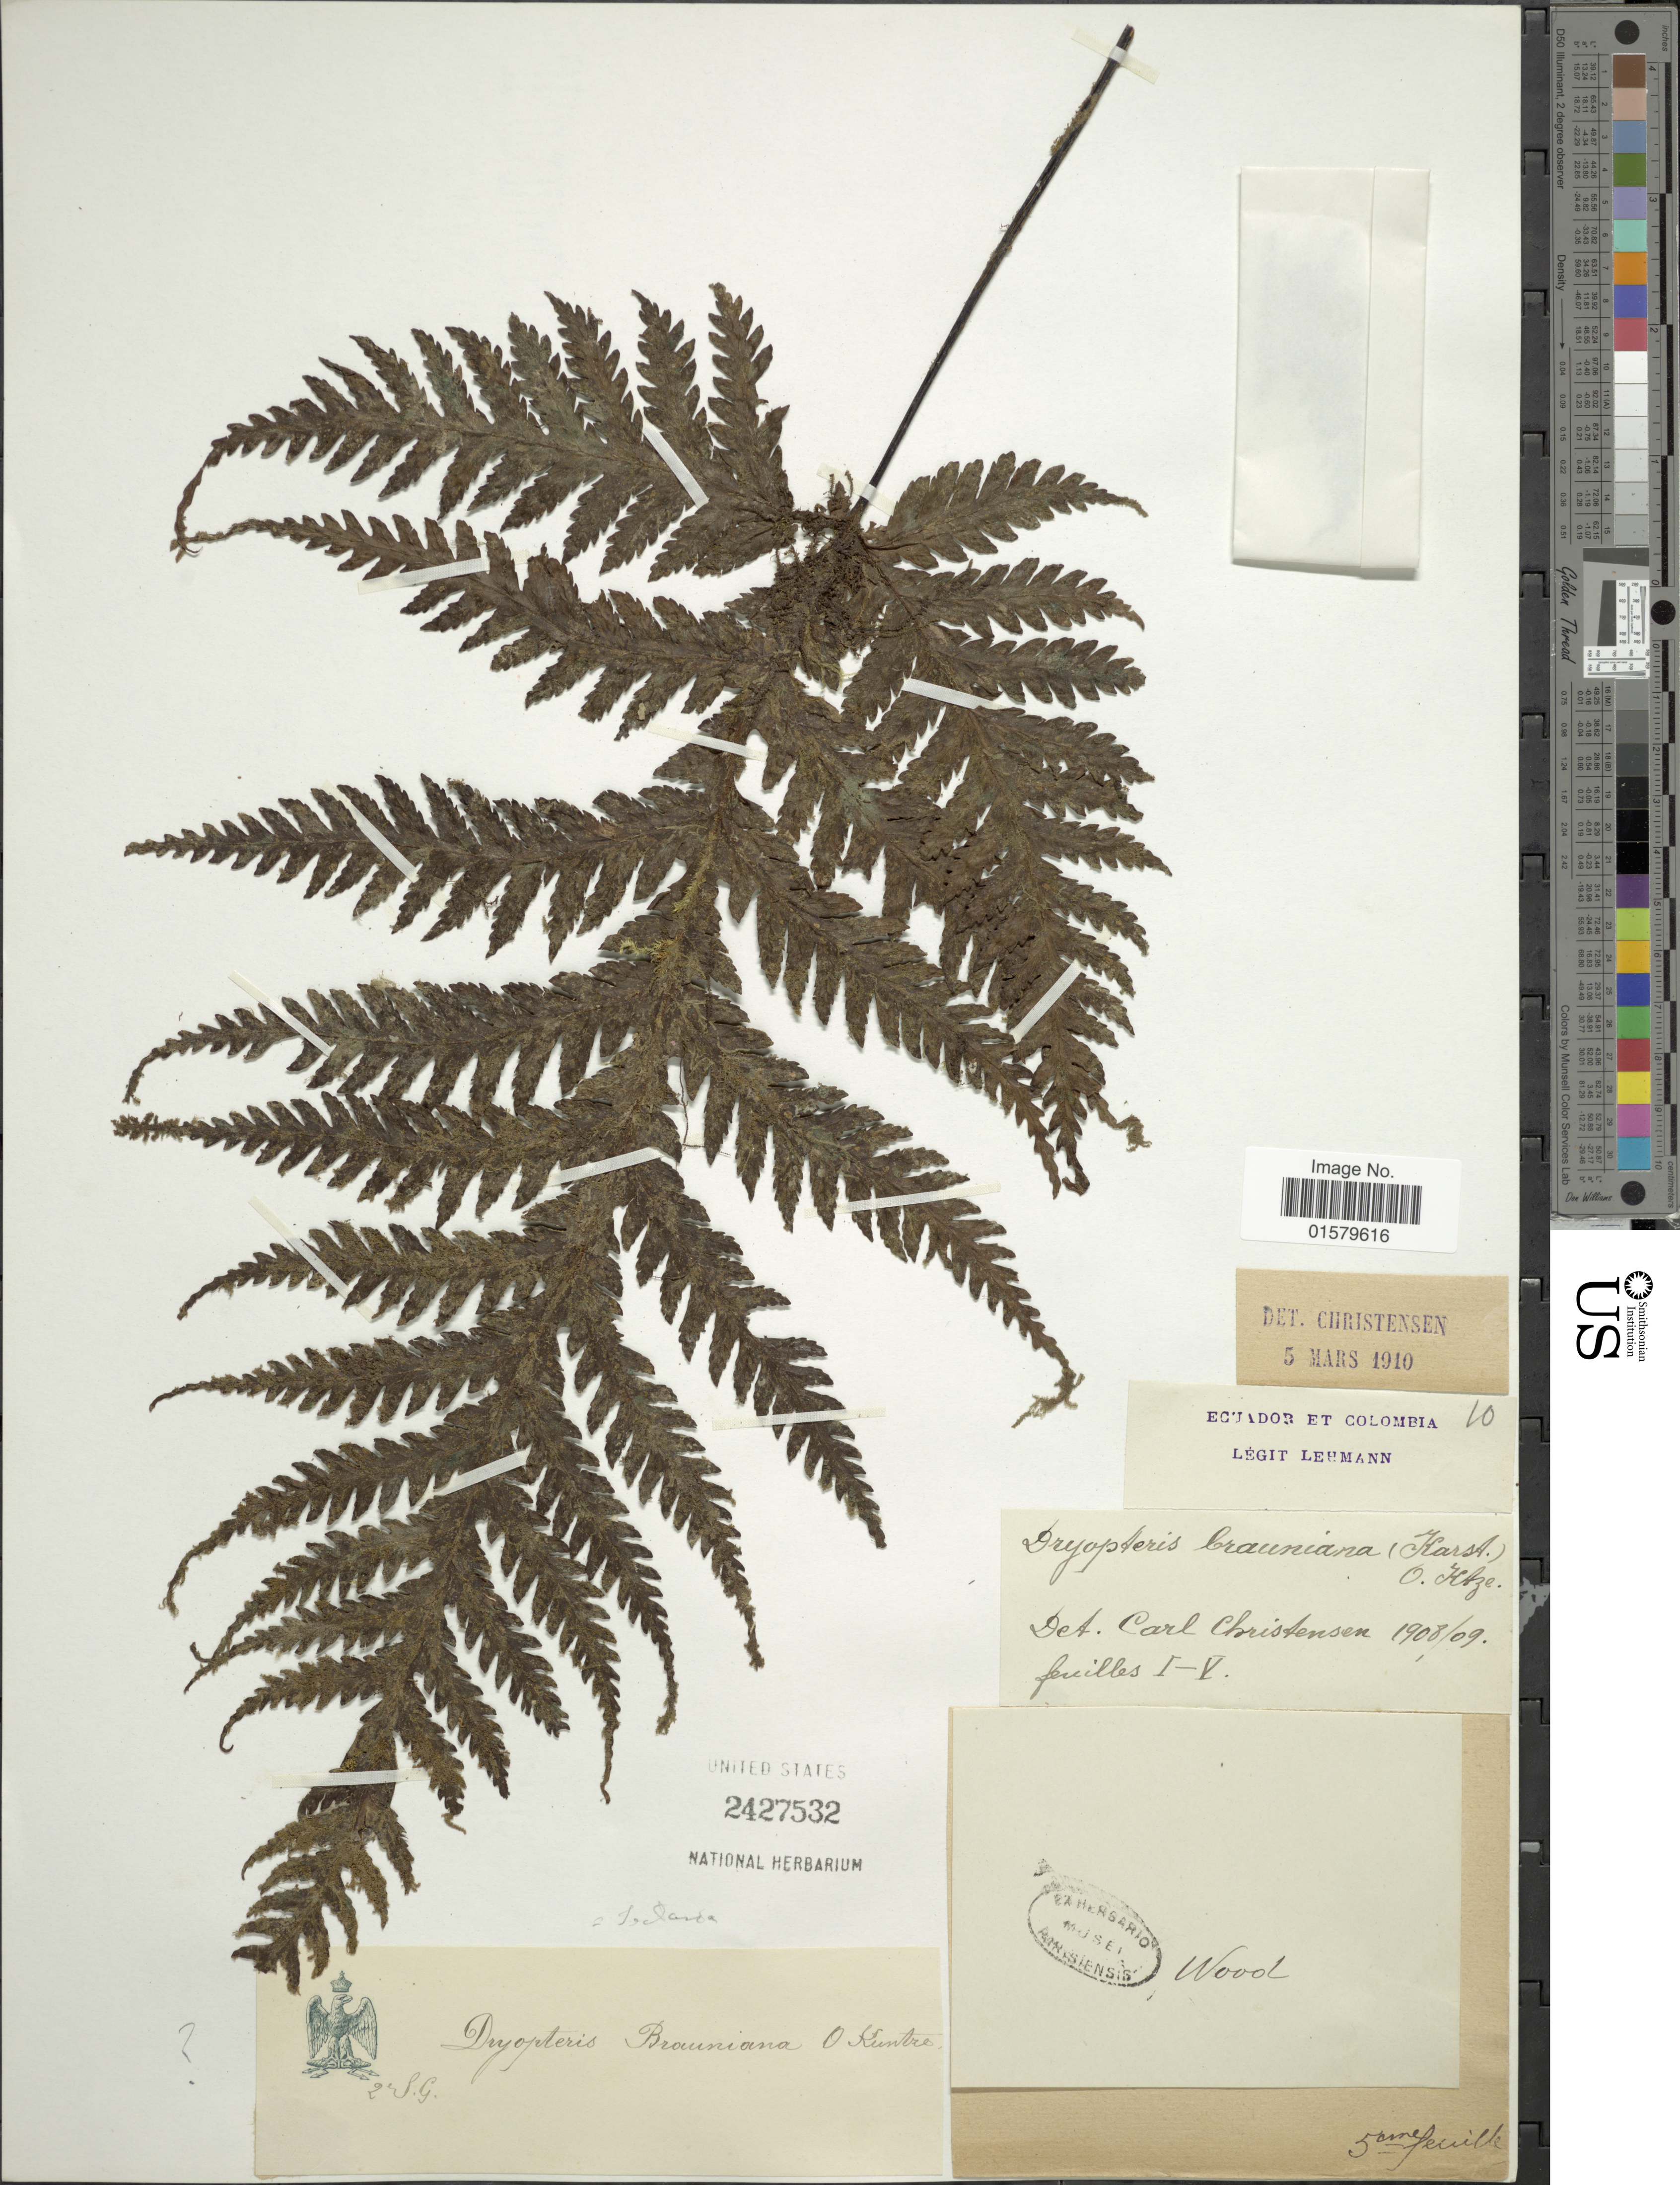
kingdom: Plantae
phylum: Tracheophyta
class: Polypodiopsida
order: Polypodiales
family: Tectariaceae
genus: Tectaria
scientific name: Tectaria brauniana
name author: (H. Karst.) C. Chr.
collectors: -. Lehmann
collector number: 10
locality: Ecuador et Colombia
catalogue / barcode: US 2427532